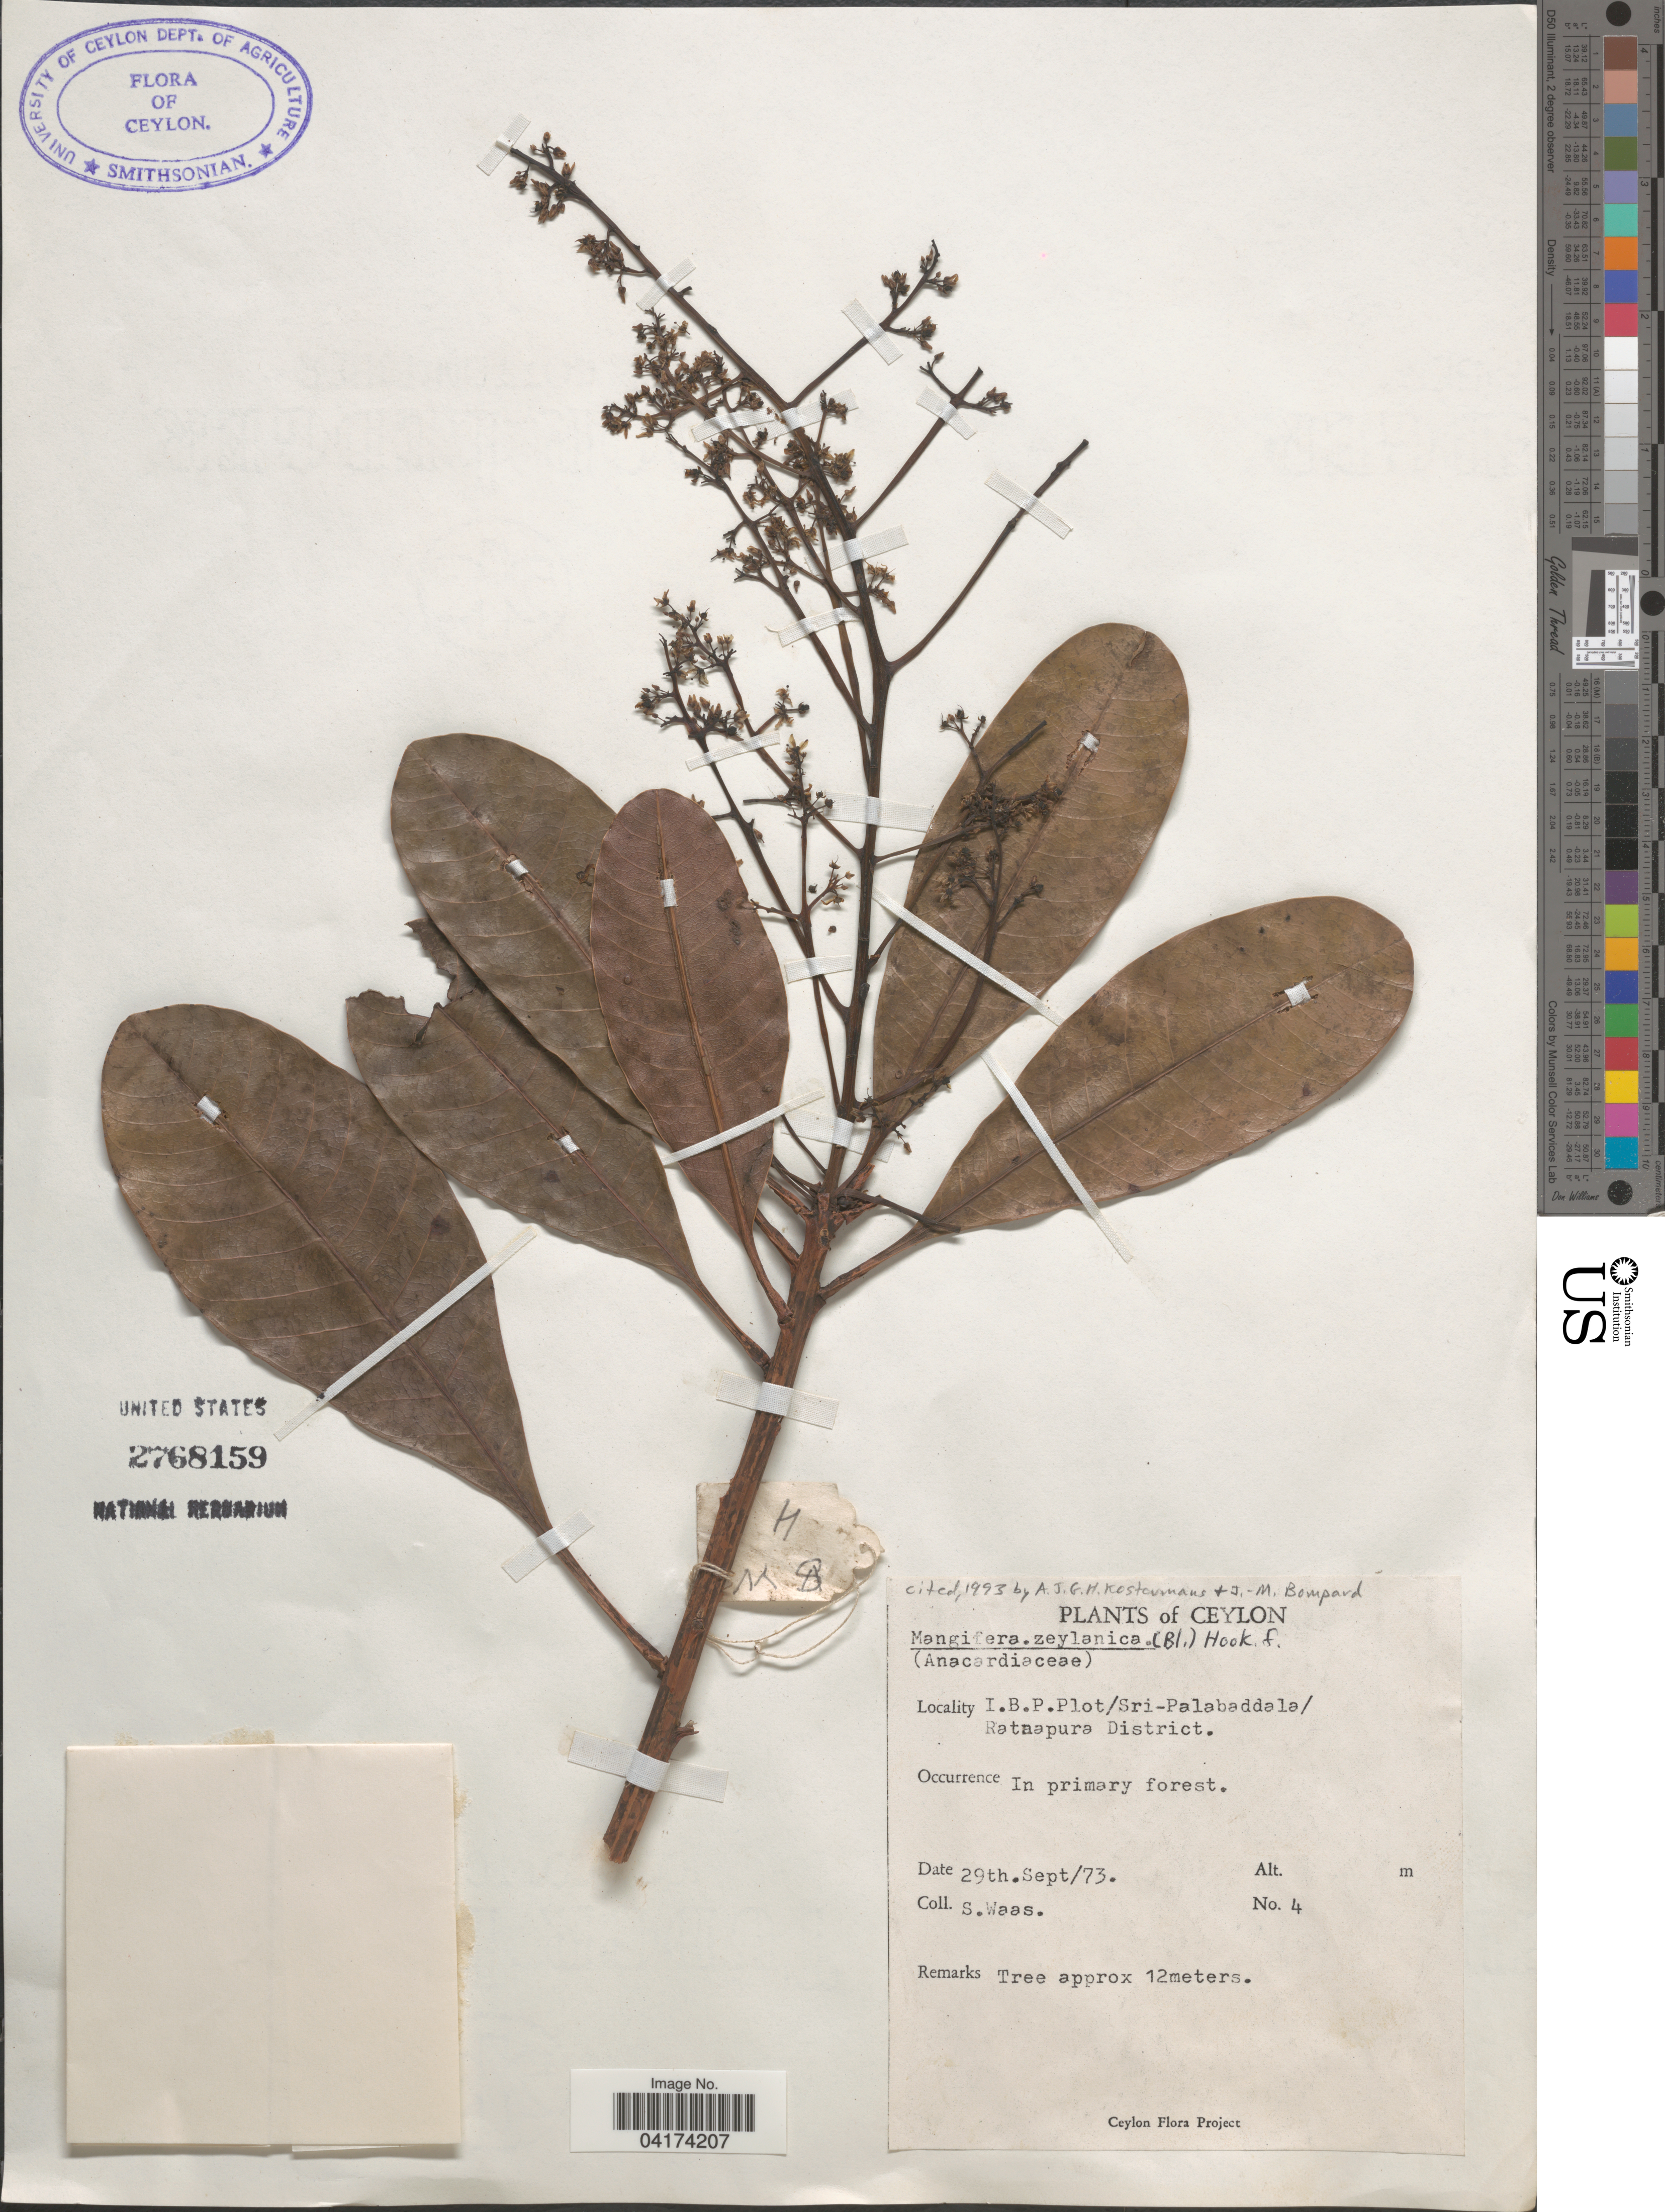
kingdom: Plantae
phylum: Tracheophyta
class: Magnoliopsida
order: Sapindales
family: Anacardiaceae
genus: Mangifera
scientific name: Mangifera zeylanica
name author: (Blume) Hook. f.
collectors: S. Waas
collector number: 4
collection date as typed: Transcribed d/m/y: 29/9/73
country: Sri Lanka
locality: Ceylon. I.B.P. Plot/Sri-Palabaddala/Ratnapura District.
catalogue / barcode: US 2768159